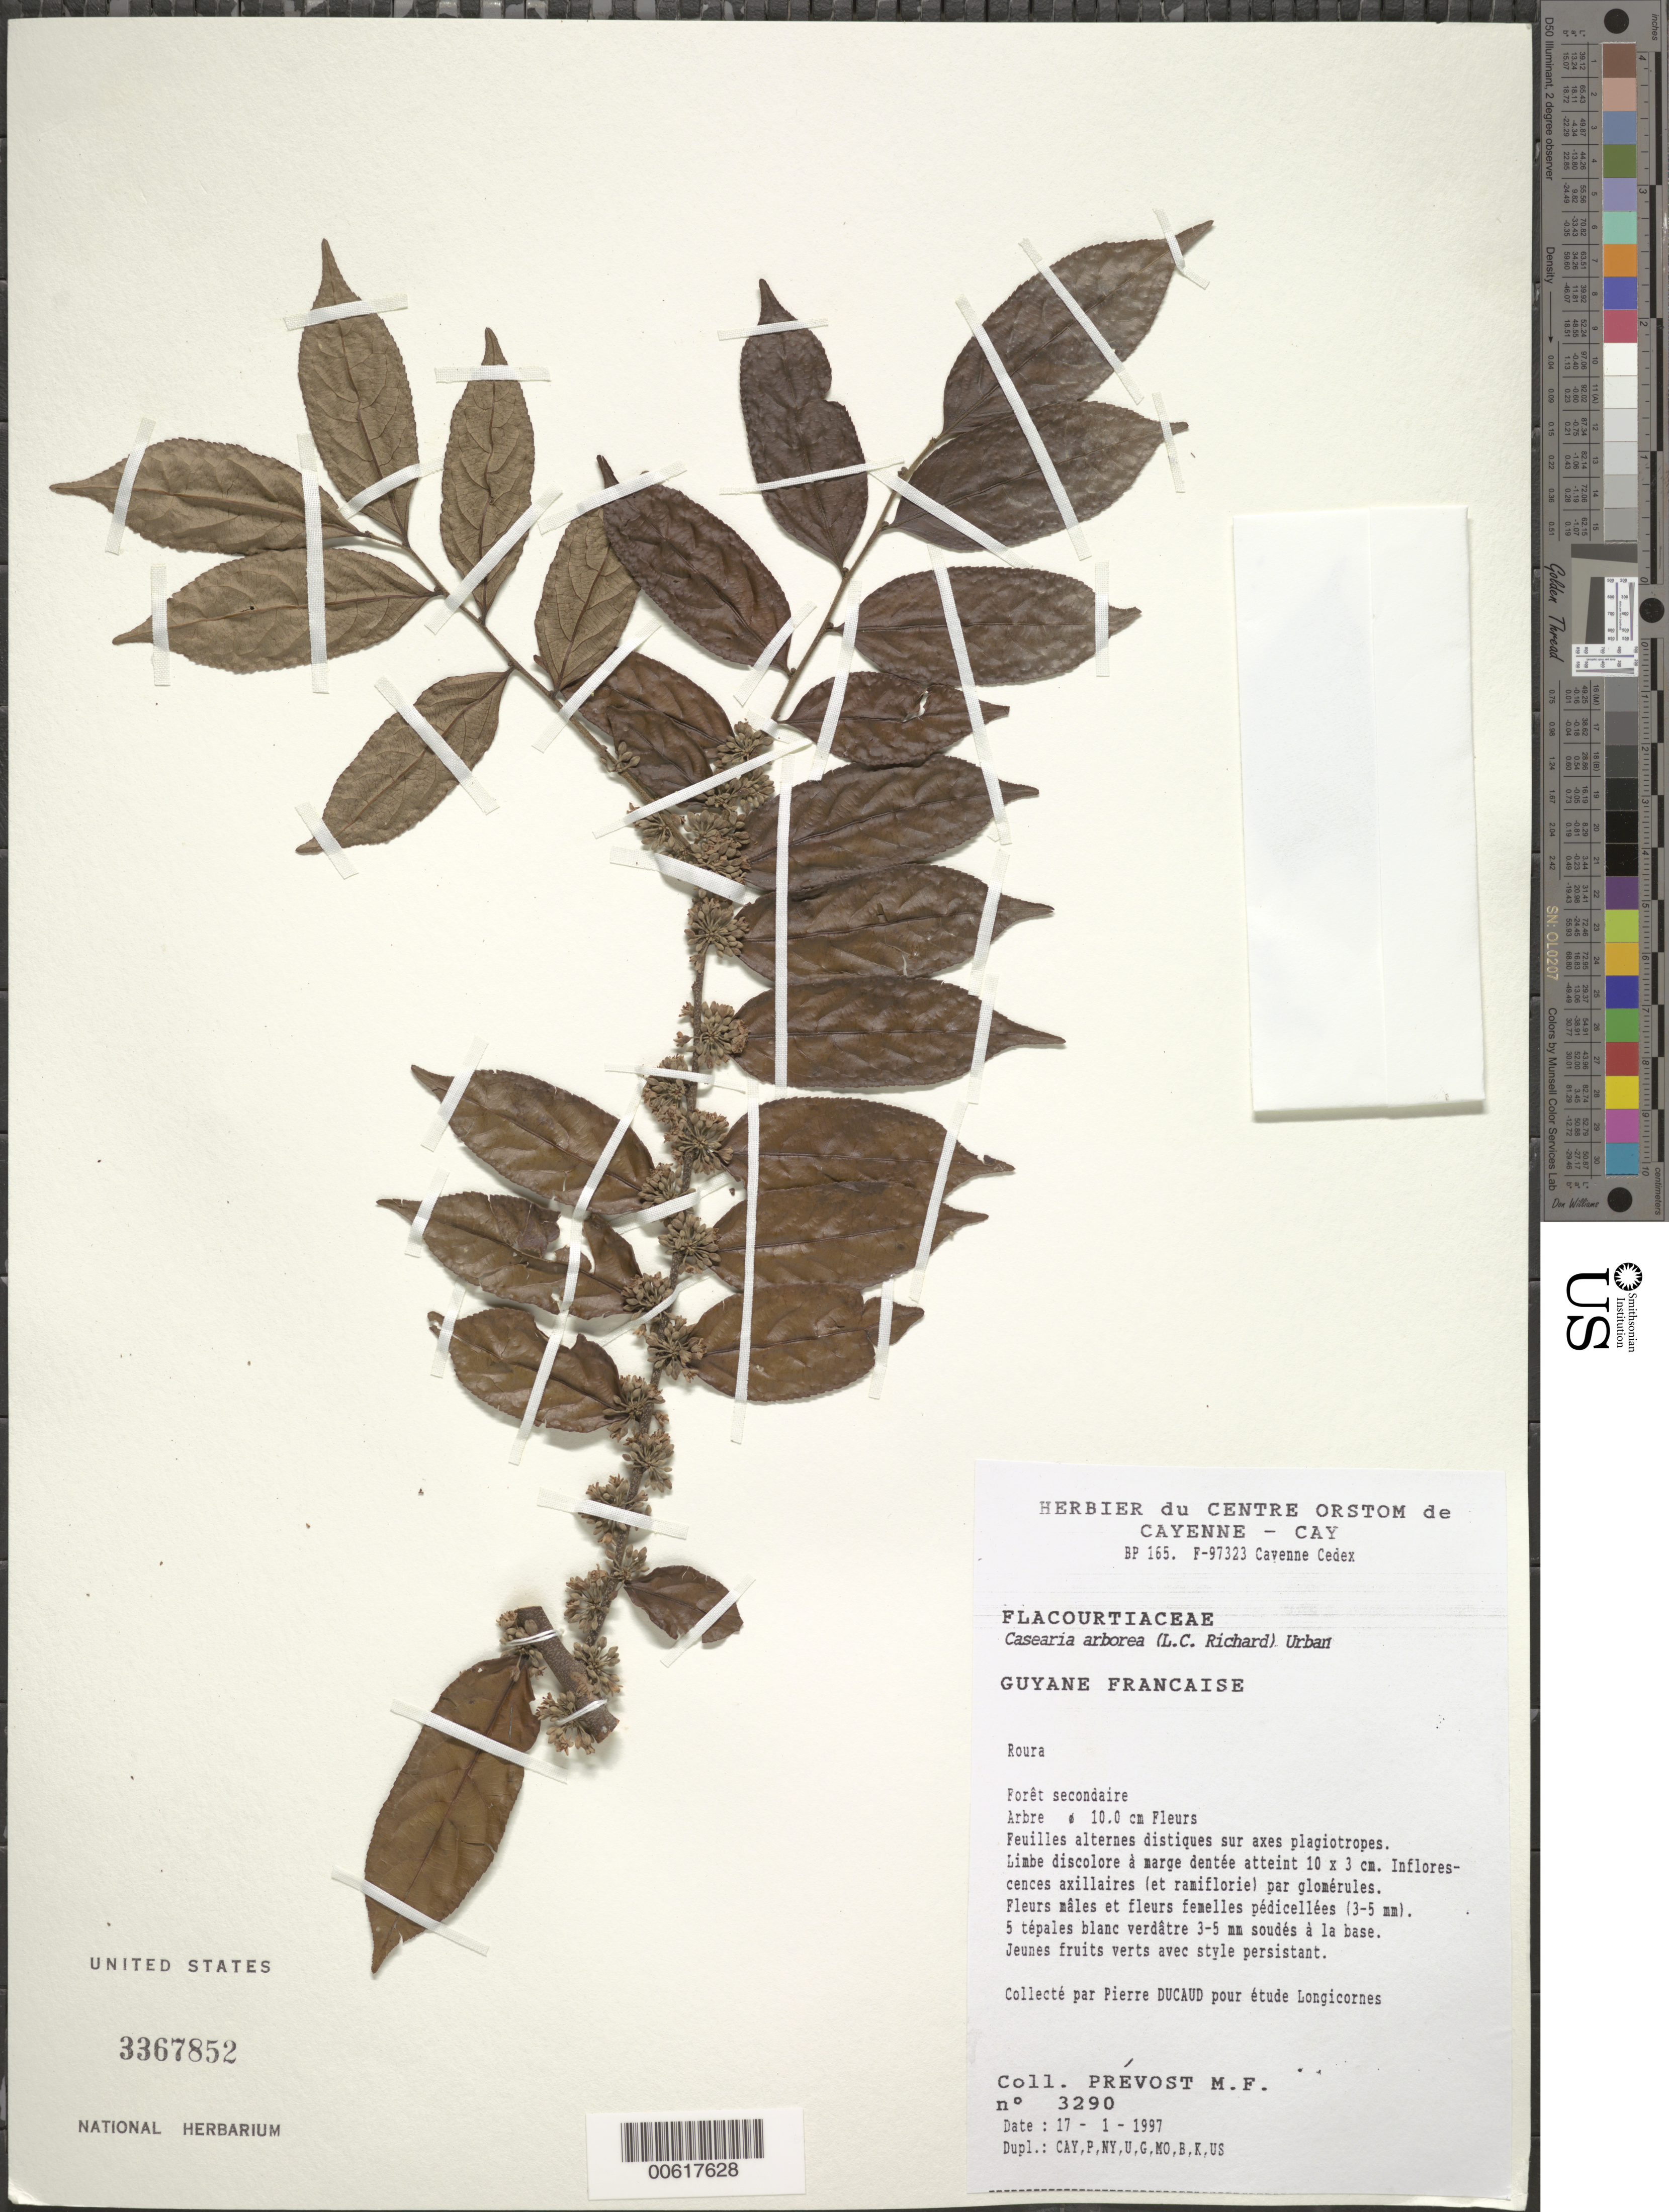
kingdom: Plantae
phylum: Tracheophyta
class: Magnoliopsida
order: Malpighiales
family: Salicaceae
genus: Casearia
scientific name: Casearia arborea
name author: (Rich.) Urb.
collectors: M.-F. Prévost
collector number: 3290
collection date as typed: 17-Jan-97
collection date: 1997-01-17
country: French Guiana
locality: Roura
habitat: Secondary forest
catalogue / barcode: US 3367852